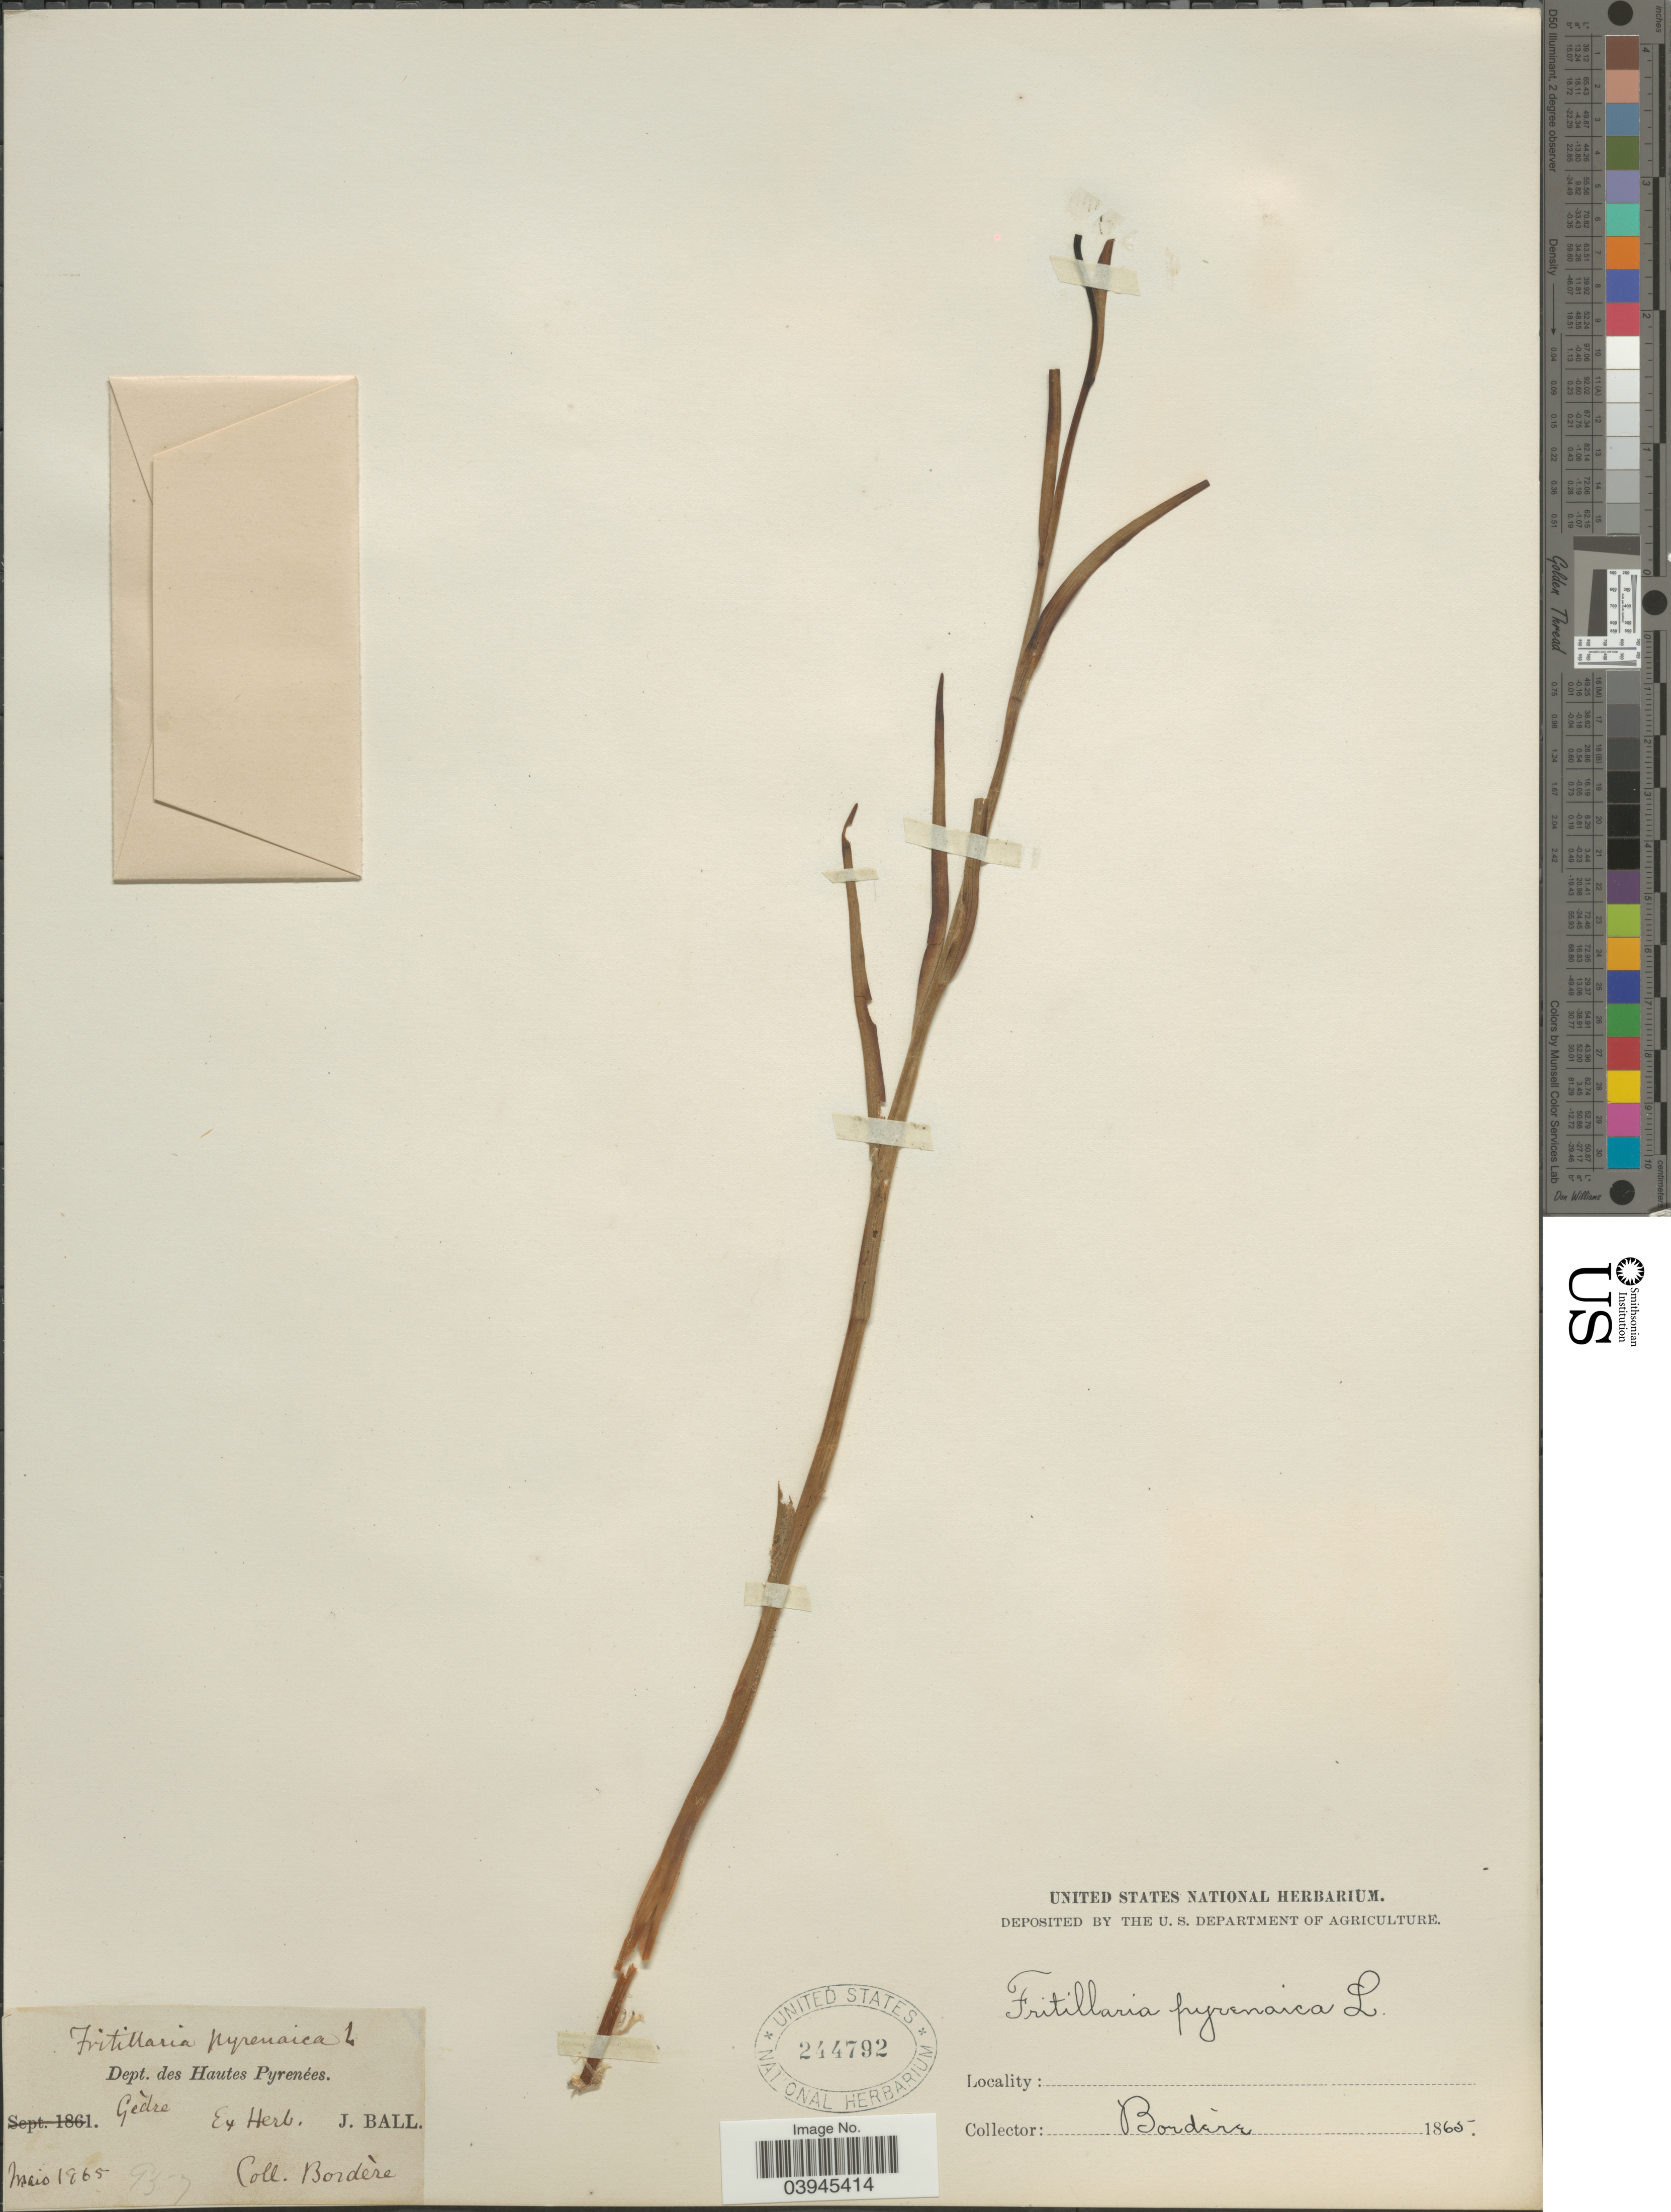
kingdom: Plantae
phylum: Tracheophyta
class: Liliopsida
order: Liliales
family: Liliaceae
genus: Fritillaria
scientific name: Fritillaria pyrenaica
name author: L.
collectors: -. Bordère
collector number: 957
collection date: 1865-05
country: France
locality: Dept. des Hautes Pyrenées. Gèdre.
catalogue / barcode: US 244792